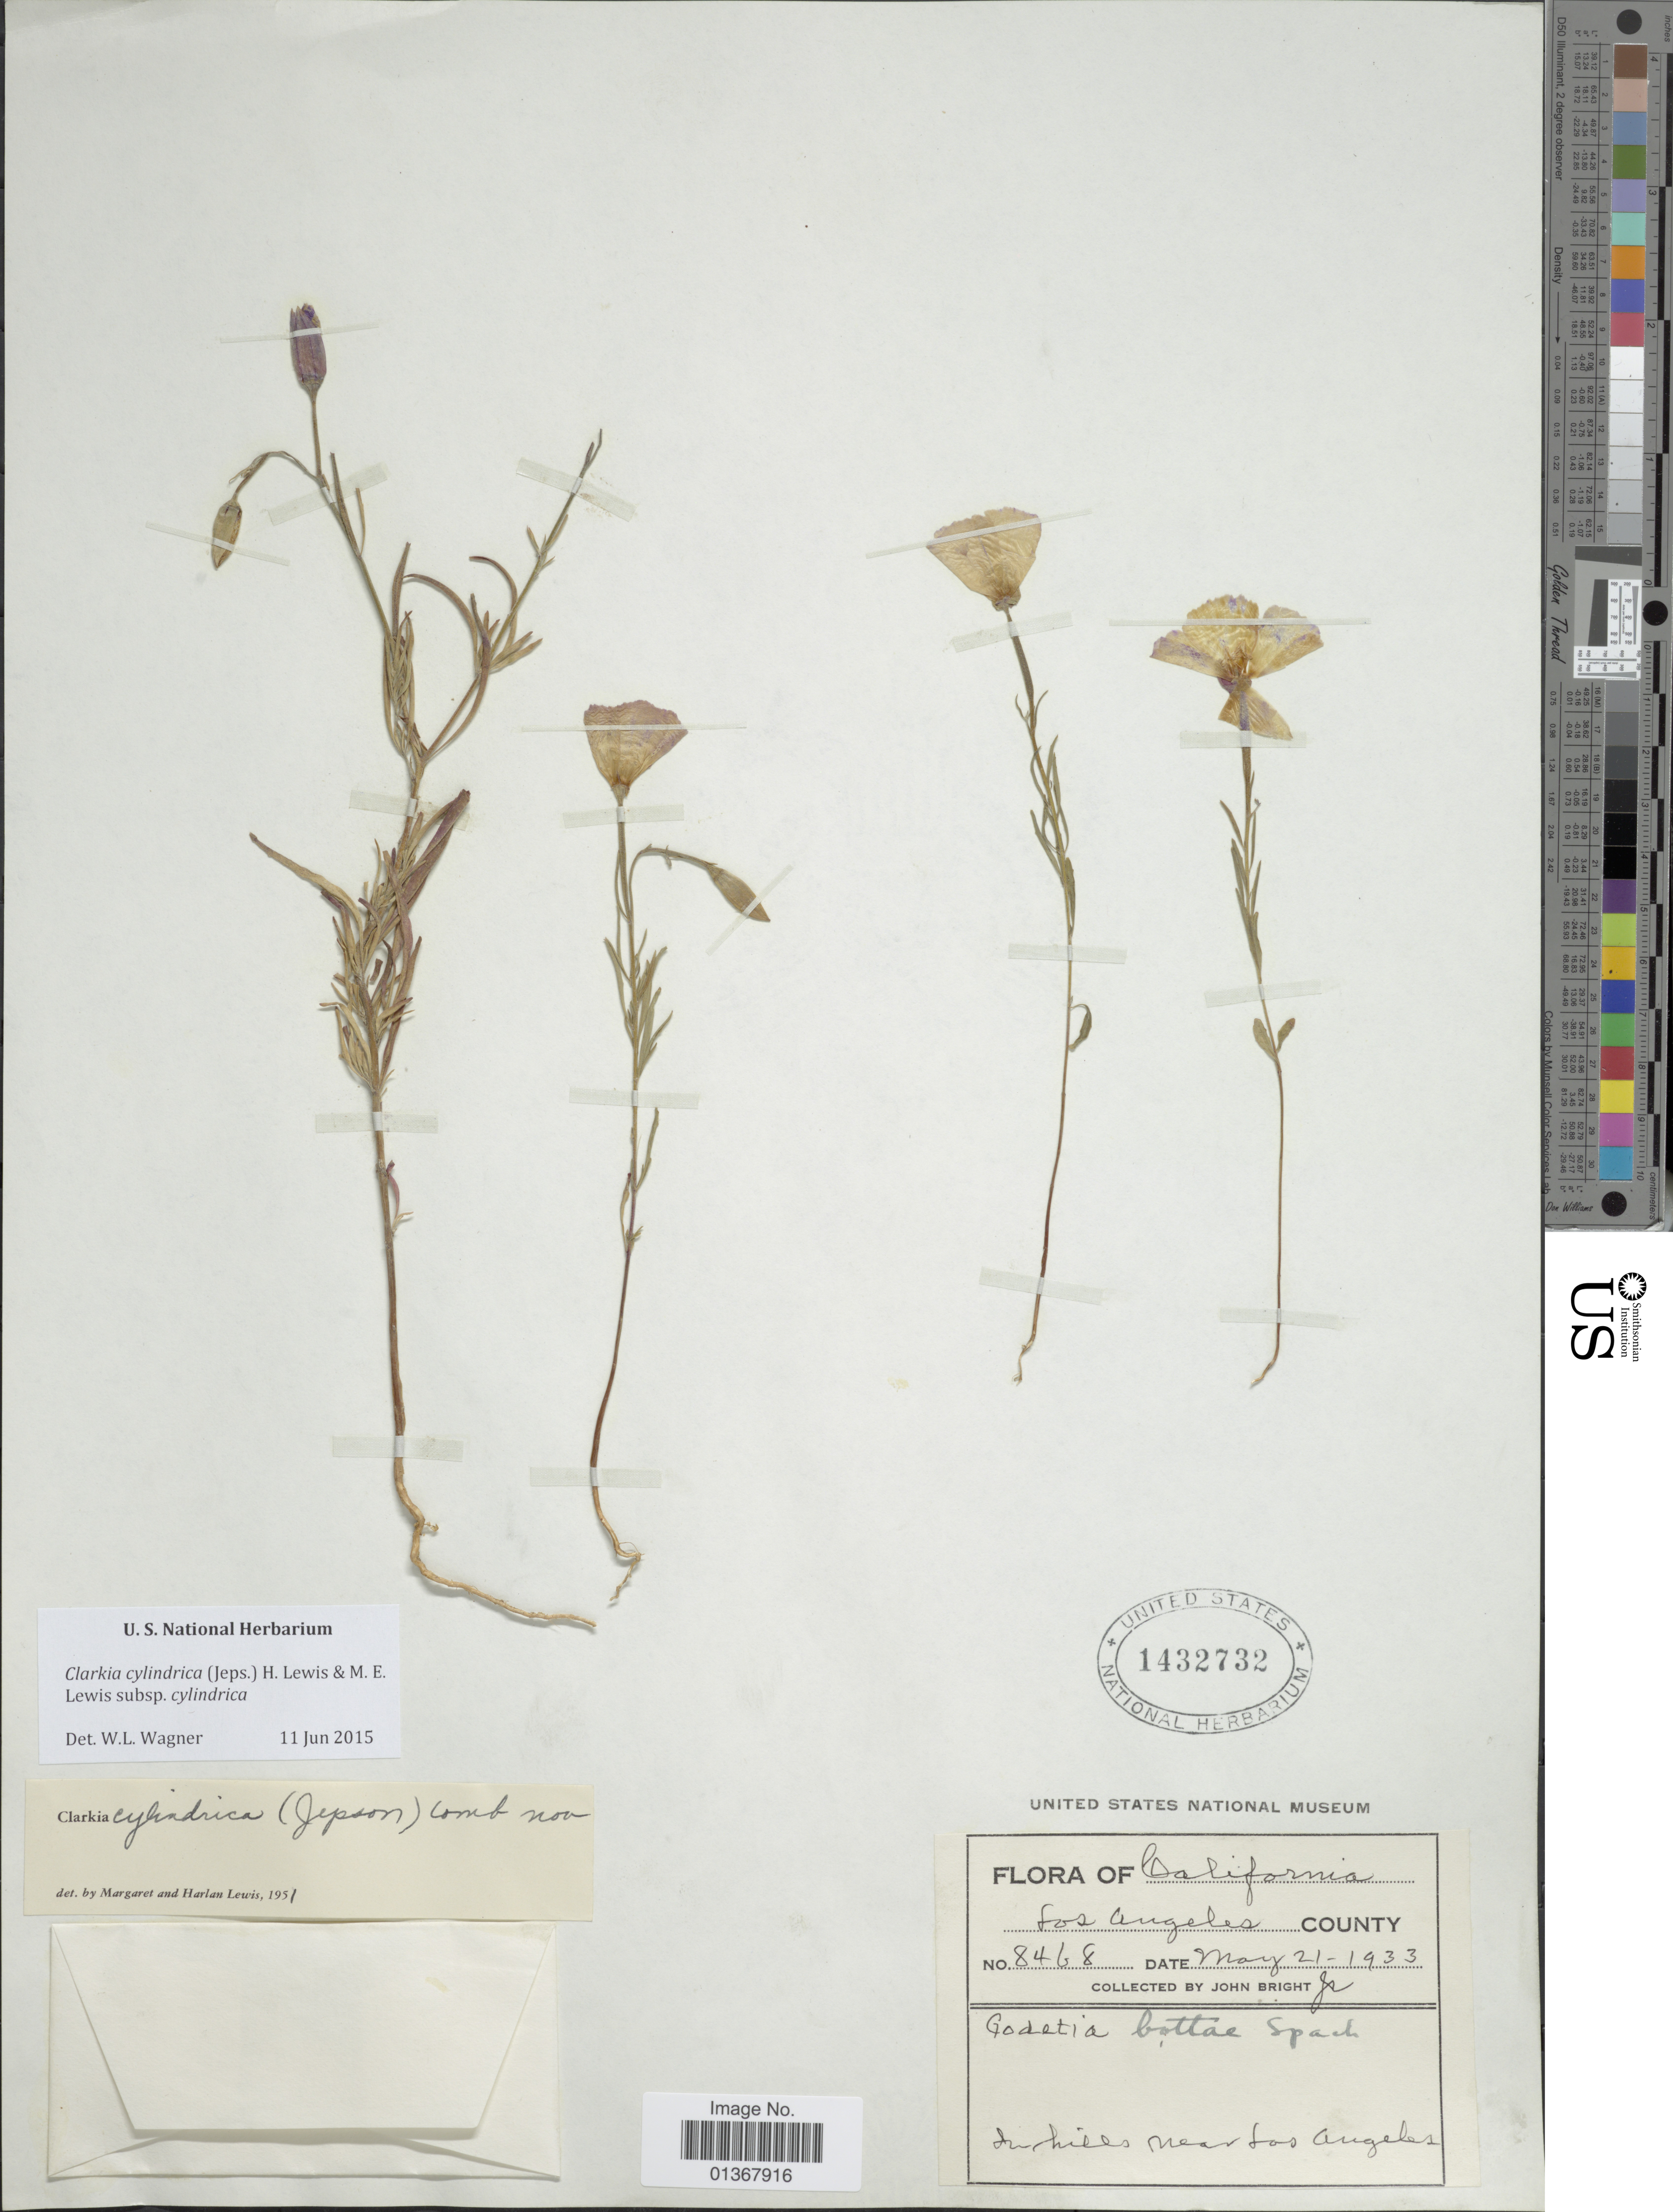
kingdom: Plantae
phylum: Tracheophyta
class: Magnoliopsida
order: Myrtales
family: Onagraceae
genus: Clarkia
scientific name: Clarkia cylindrica subsp. cylindrica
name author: (Jeps.) F. H. Lewis & M.R. Lewis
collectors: J. Bright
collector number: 8468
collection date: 1933-05-21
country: United States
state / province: California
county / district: Los Angeles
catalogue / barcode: US 1432732